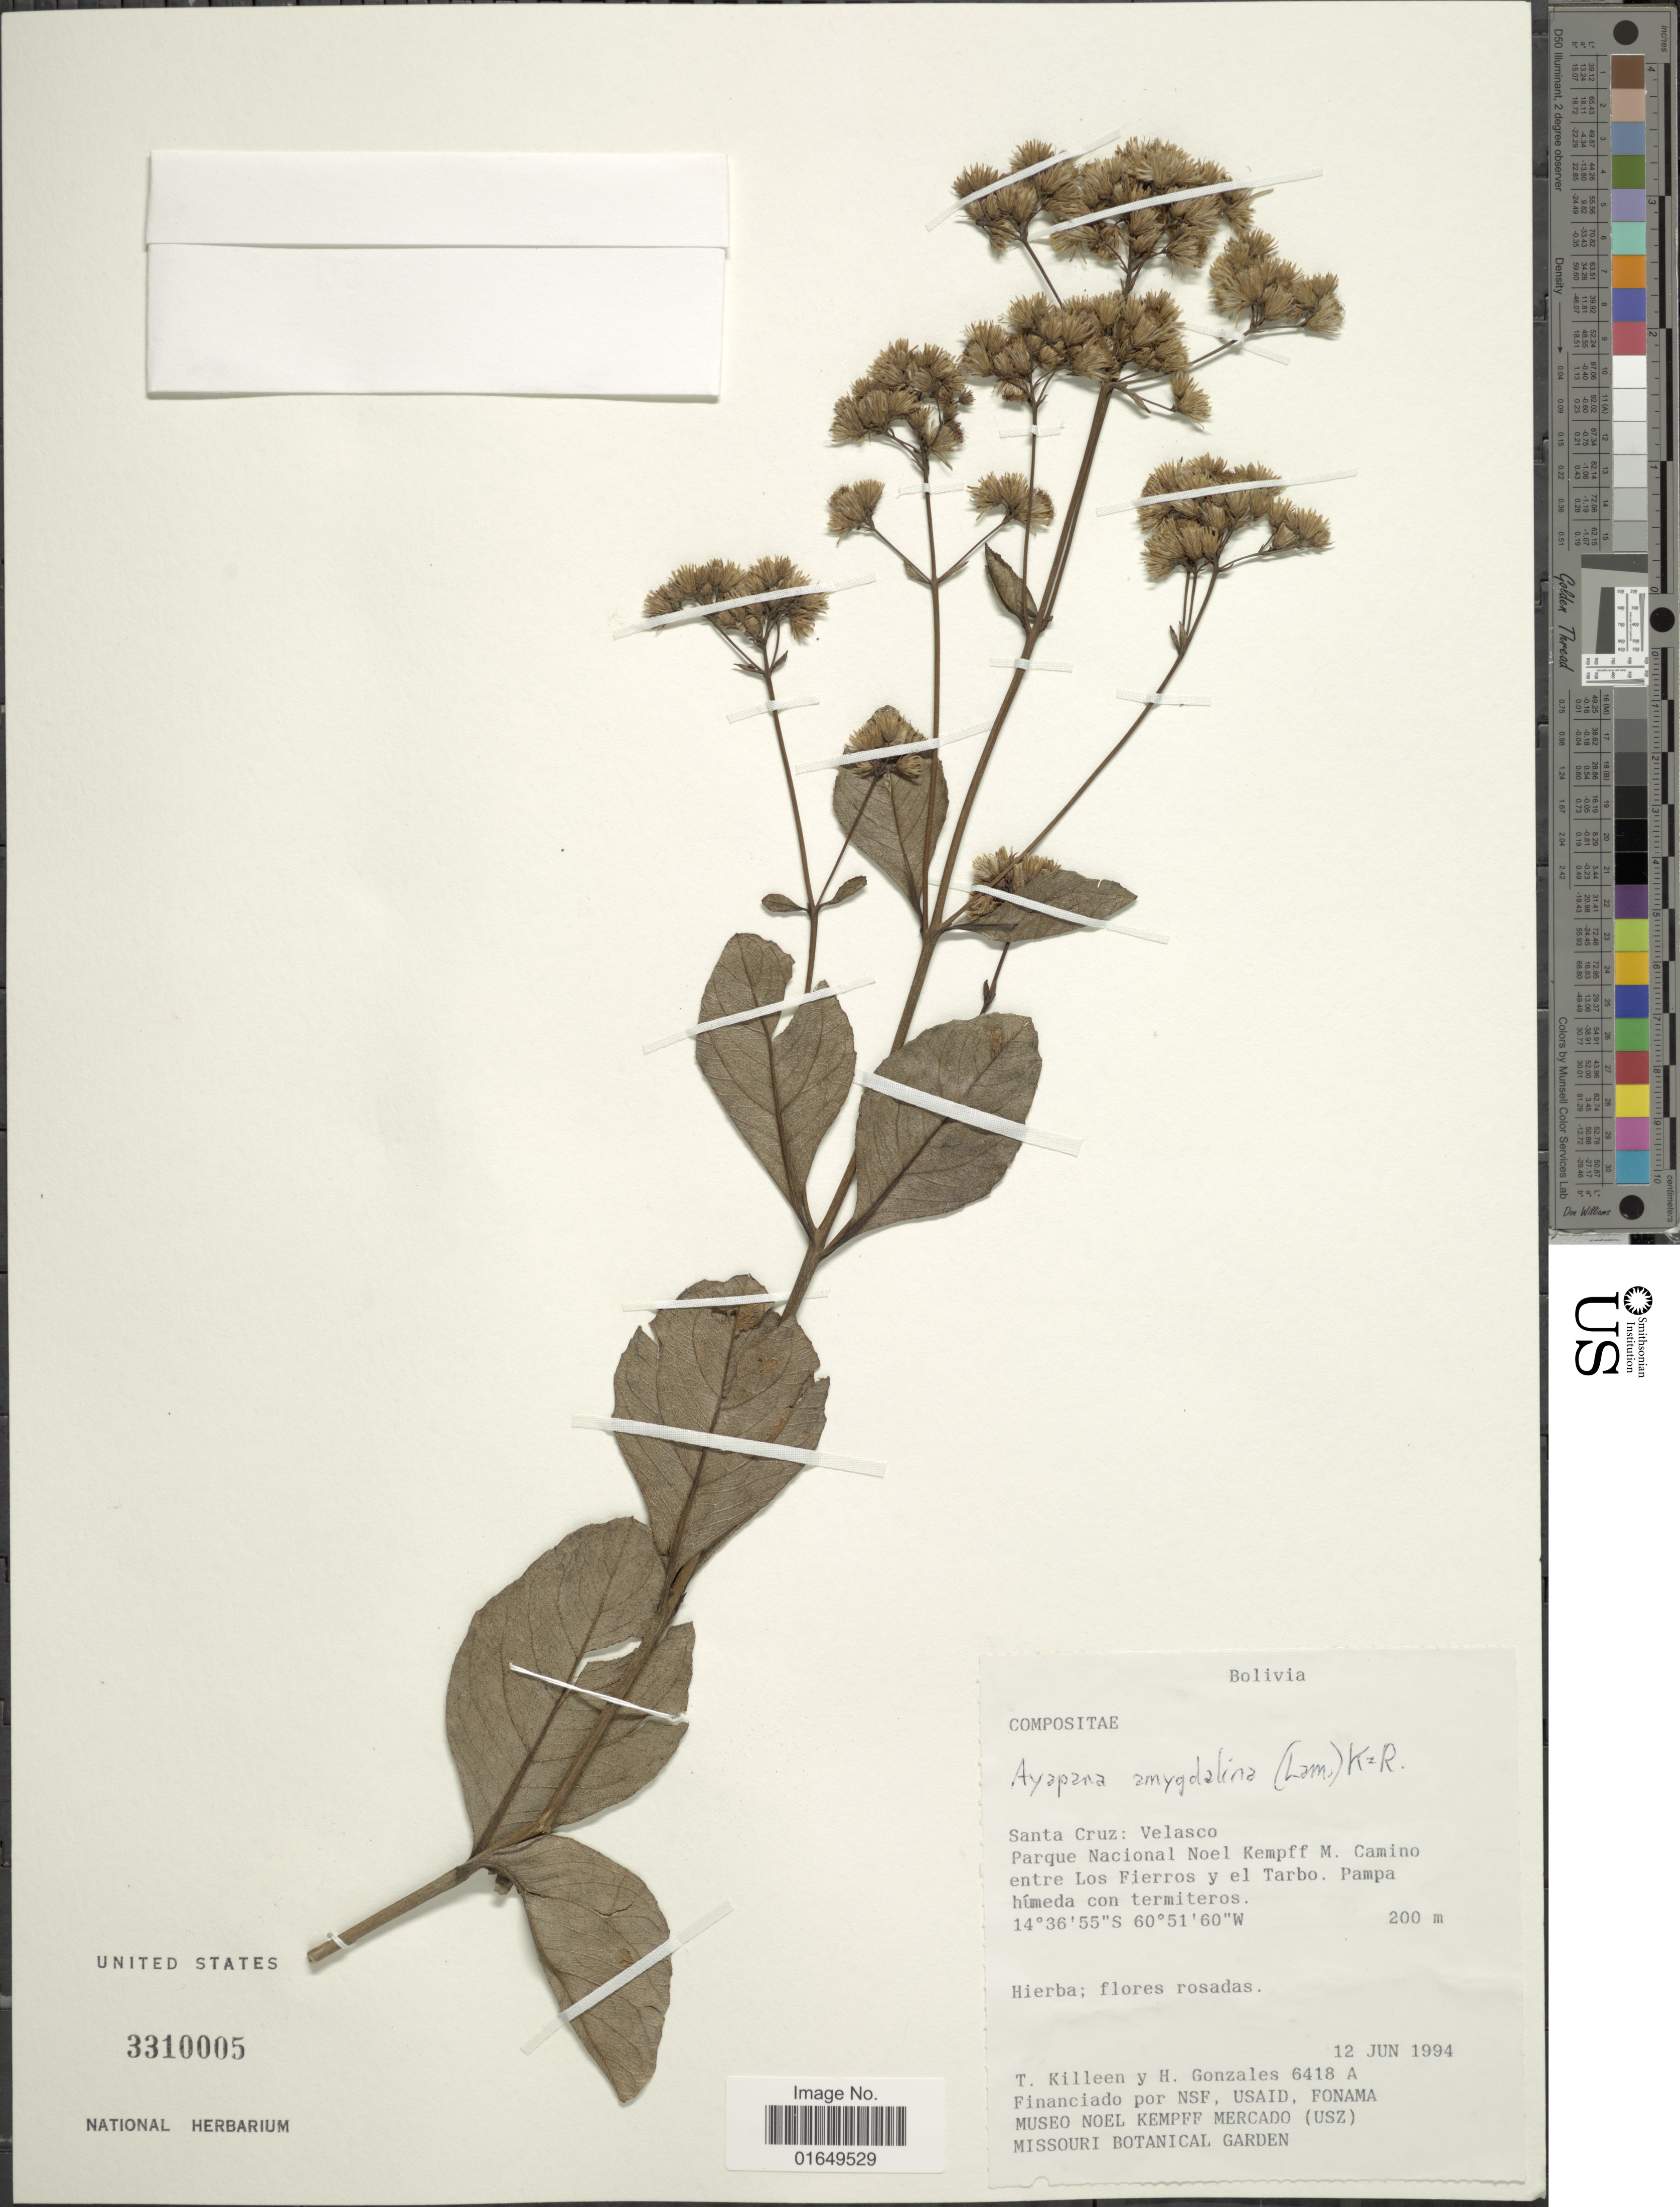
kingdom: Plantae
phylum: Tracheophyta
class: Magnoliopsida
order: Asterales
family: Asteraceae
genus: Ayapana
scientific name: Ayapana amygdalina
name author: (Lam.) R.M. King & H. Rob.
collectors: T. J. Killeen & H. Gonzales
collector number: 6418 A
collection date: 1994-06-12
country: Bolivia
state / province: Santa Cruz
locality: Velasco Parque Nacional Noel Kempff M. Camino entre Los Fierros y el Tarbo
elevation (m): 200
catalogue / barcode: US 3310005